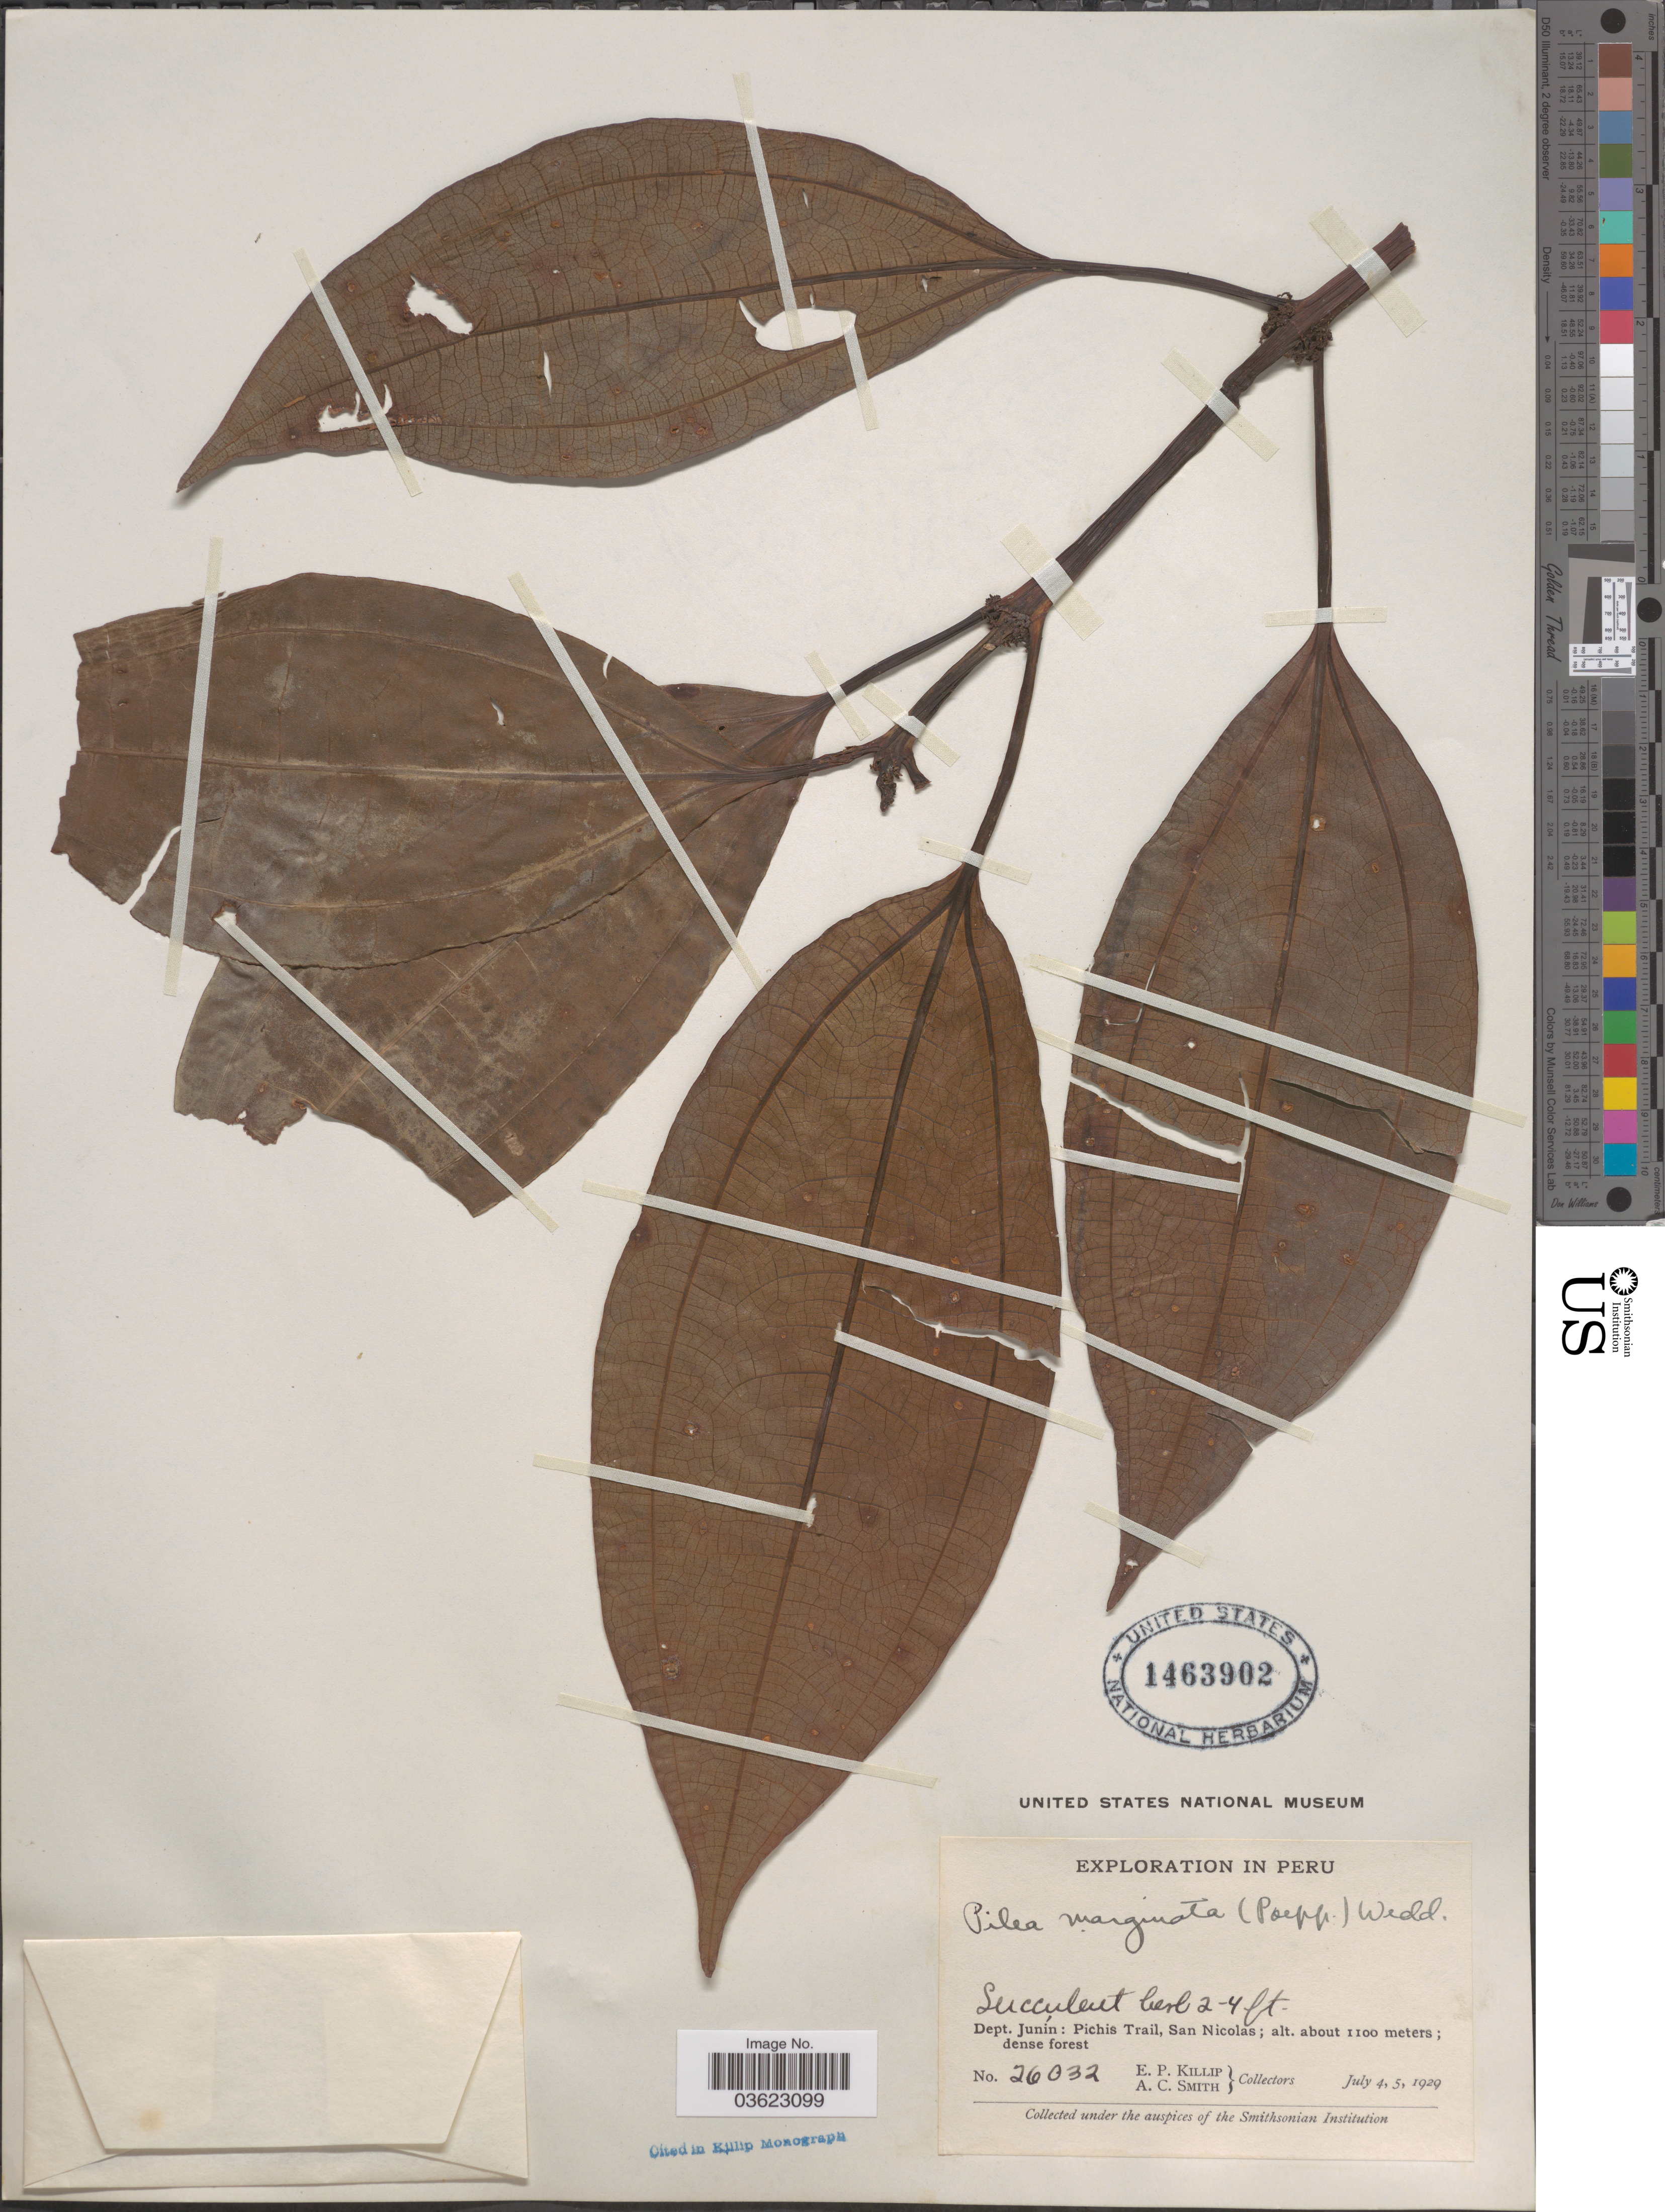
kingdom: Plantae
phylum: Tracheophyta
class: Magnoliopsida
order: Rosales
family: Urticaceae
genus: Pilea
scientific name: Pilea marginata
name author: Wedd.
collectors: E. P. Killip & A. C. Smith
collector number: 26032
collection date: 1929-07-04/1929-07-05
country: Peru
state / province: Junín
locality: Dept. Junín: Pichis Trail, San Nicolas.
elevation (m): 1100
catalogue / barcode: US 1463902